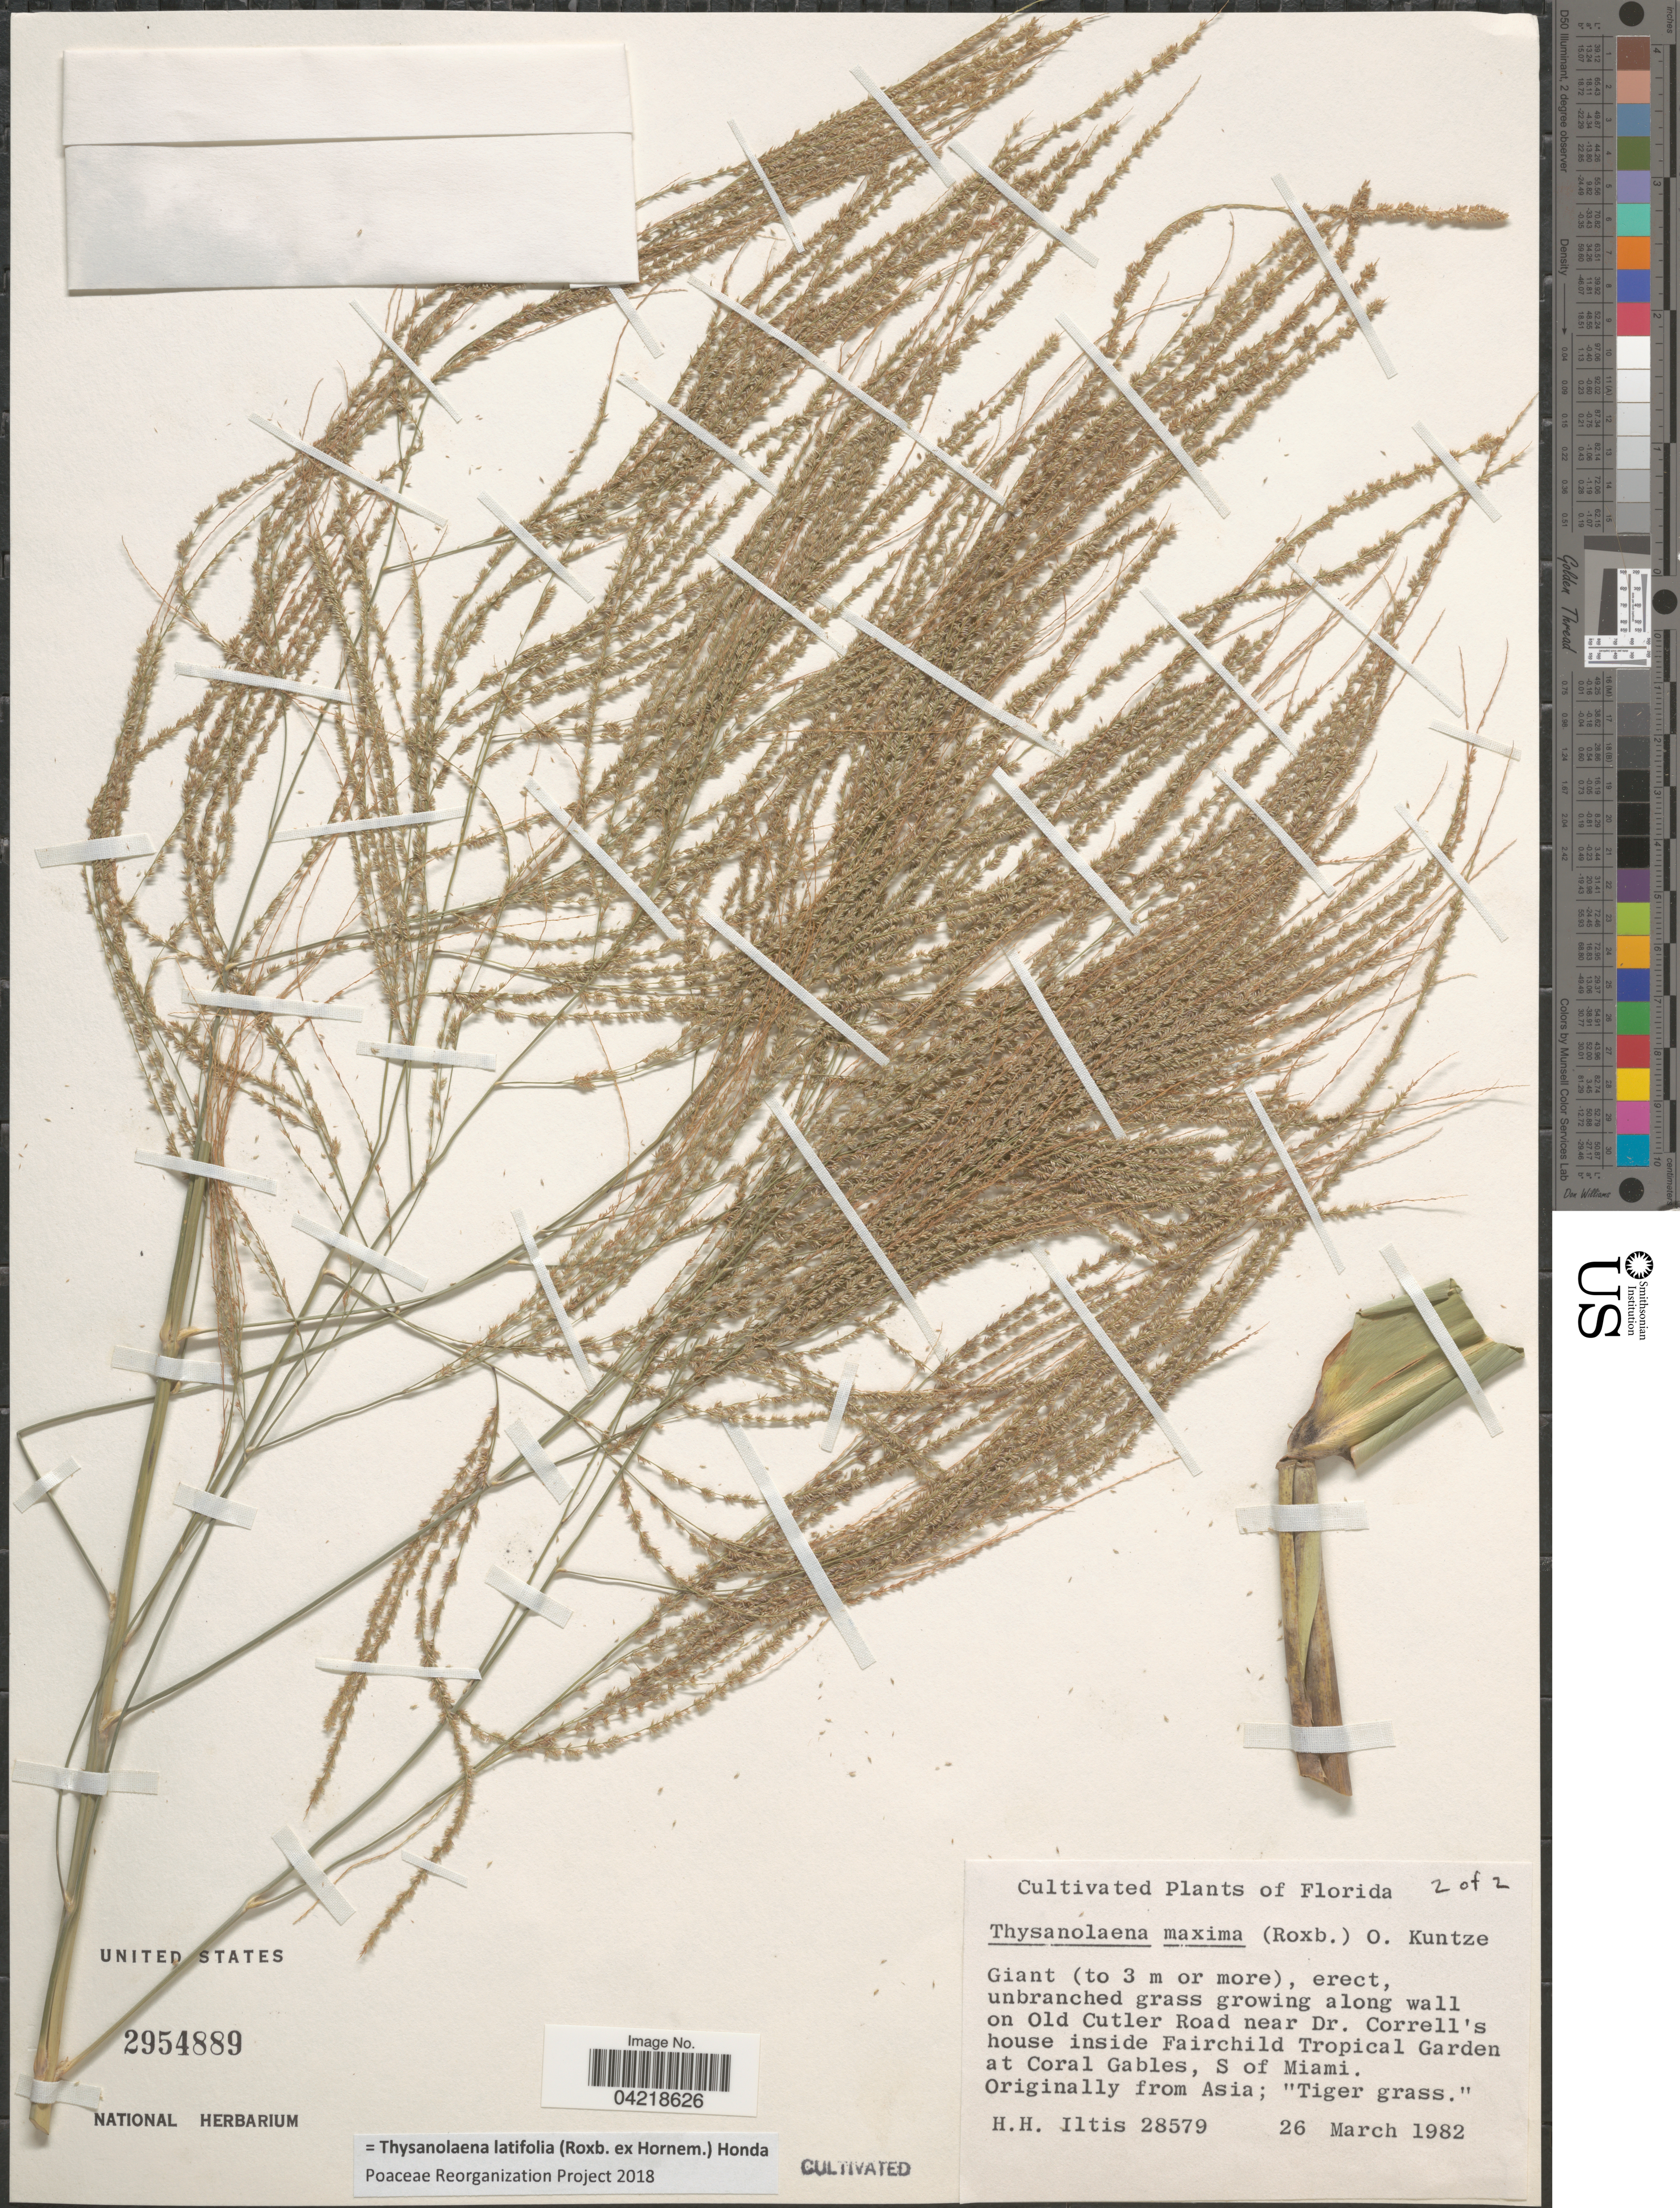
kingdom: Plantae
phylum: Tracheophyta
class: Liliopsida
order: Poales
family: Poaceae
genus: Thysanolaena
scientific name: Thysanolaena latifolia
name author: (Roxb. ex Hornem.) Honda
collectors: H. H. Iltis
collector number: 28579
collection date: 1982-03-26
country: United States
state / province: Florida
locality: Along wall on Old Cutler Road near Dr. Correll's house inside Fairchild Tropical Garden at Coral Gables, S of Miami.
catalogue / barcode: US 2954889